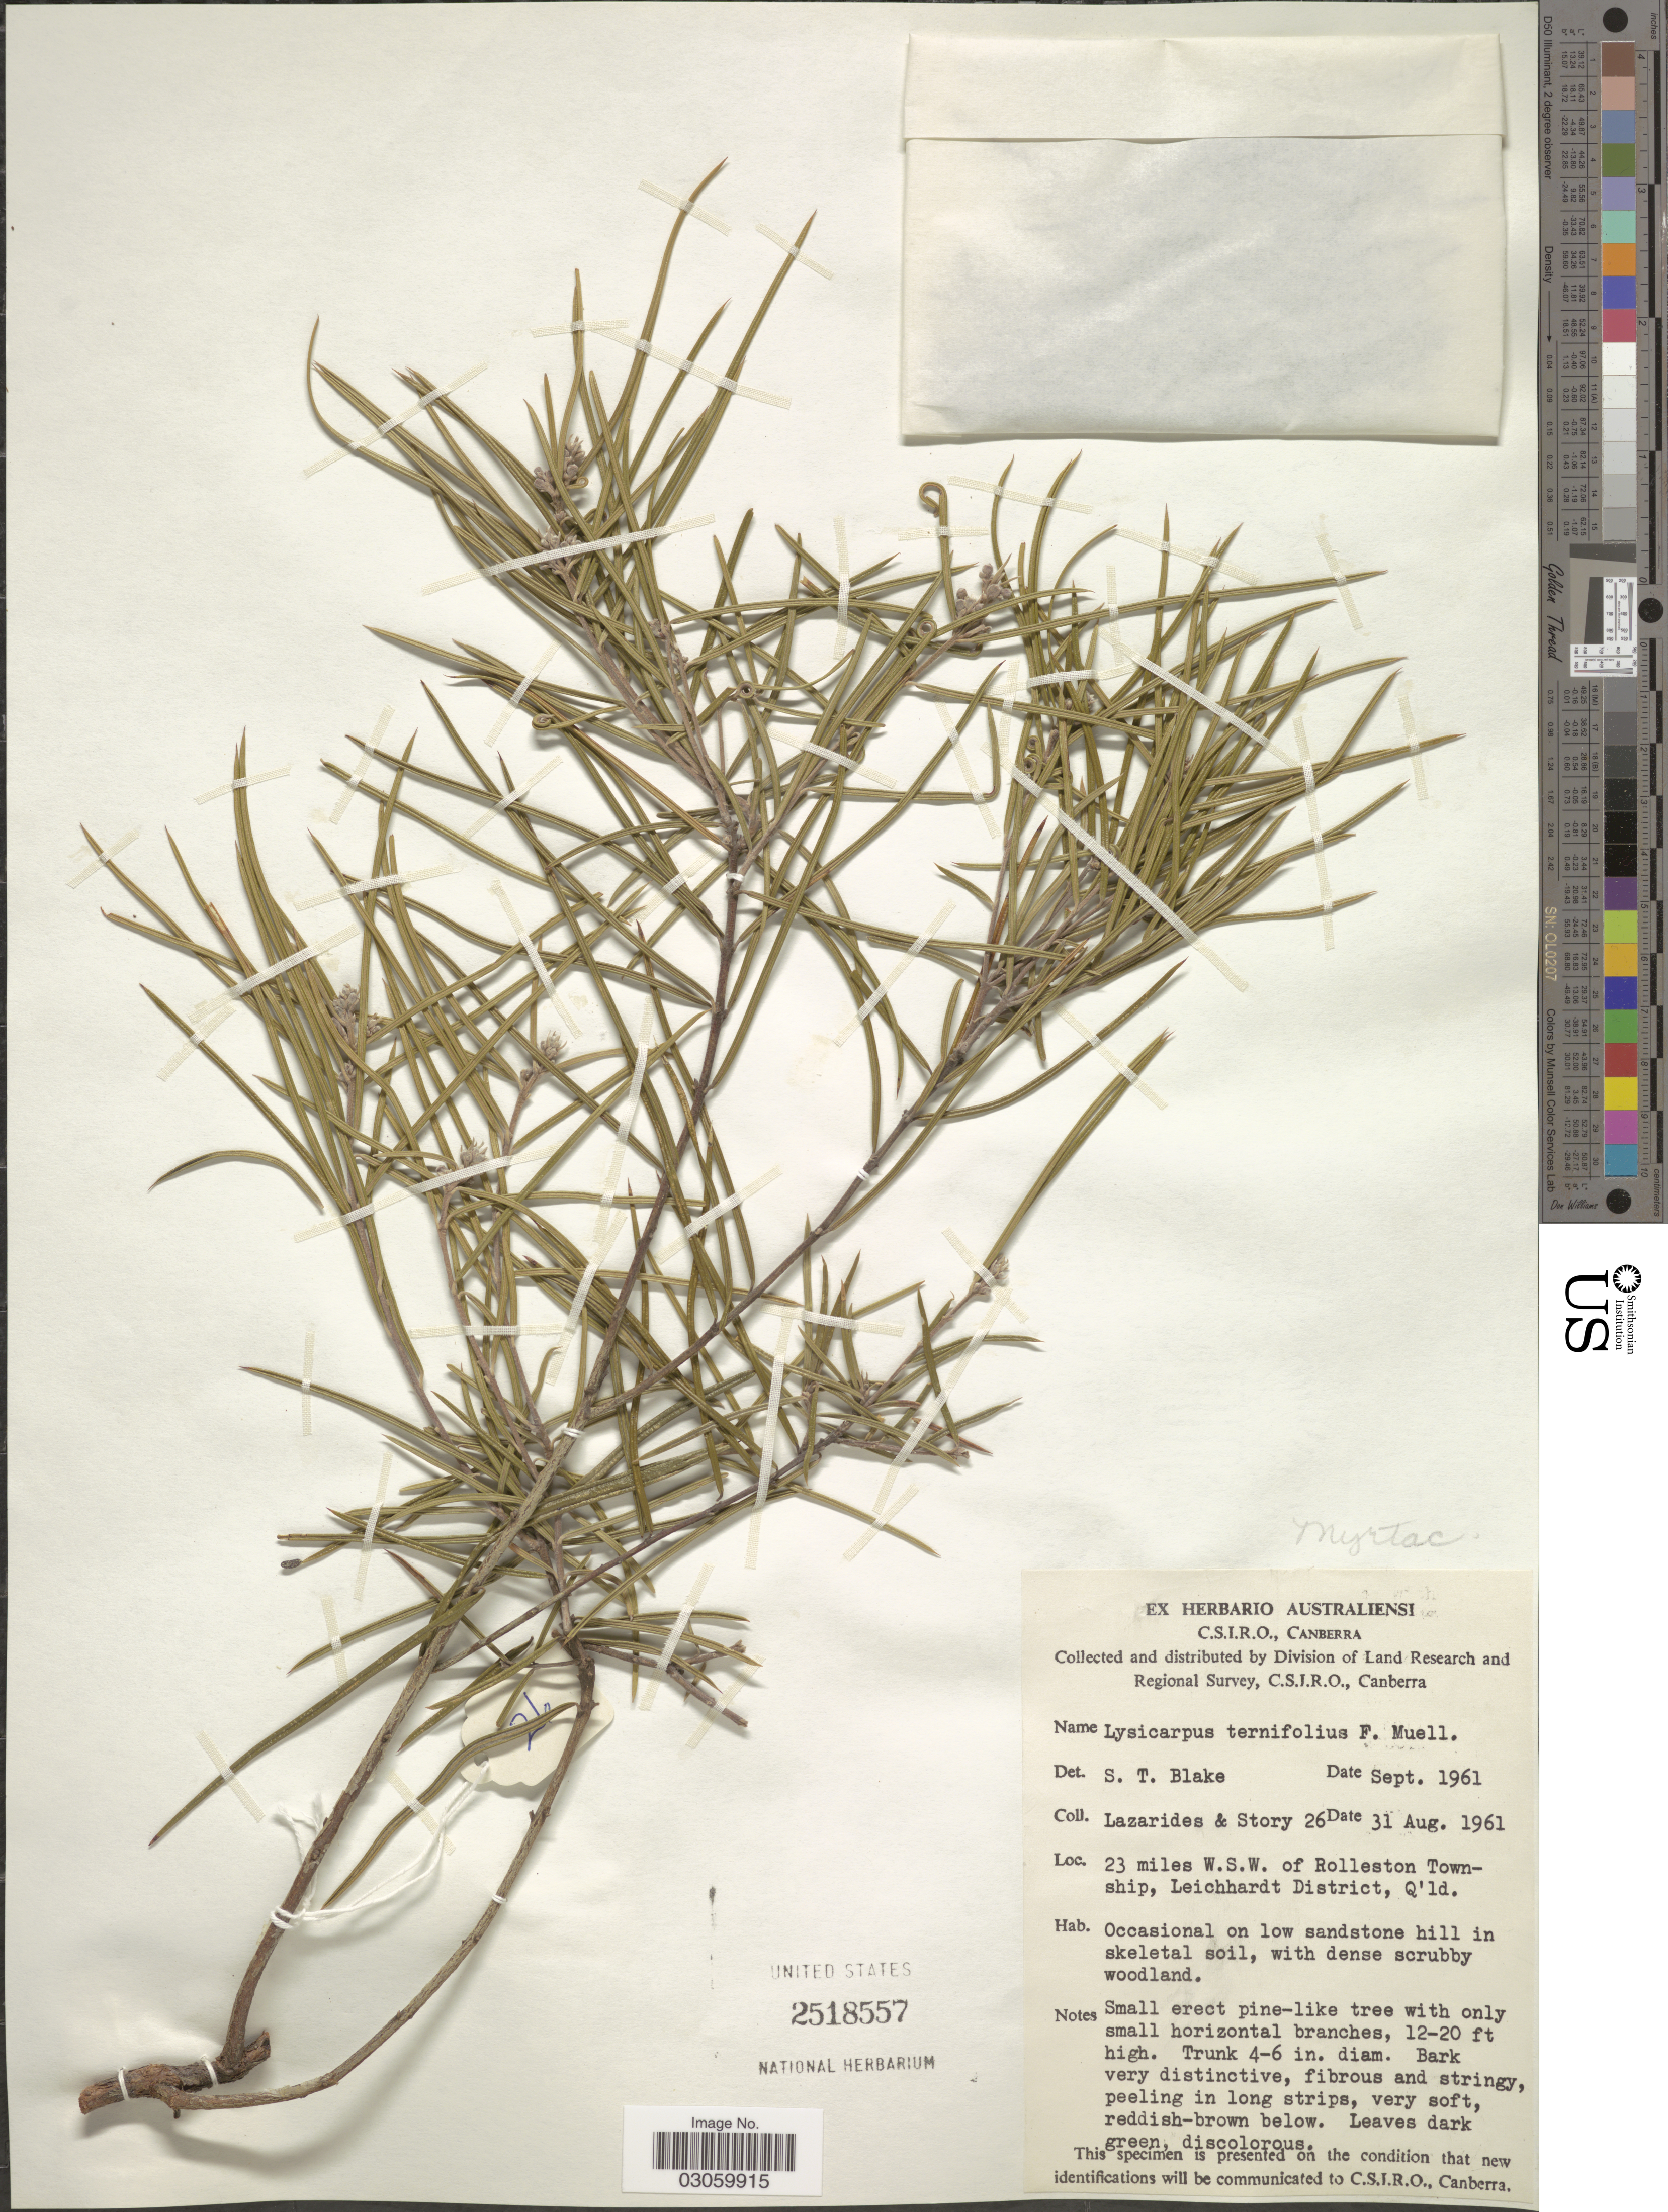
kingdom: Plantae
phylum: Tracheophyta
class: Magnoliopsida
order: Myrtales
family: Myrtaceae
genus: Lysicarpus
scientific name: Lysicarpus ternifolius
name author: F. Muell.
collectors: M. Lazarides & -. Story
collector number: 26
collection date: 1961-08-31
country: Australia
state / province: Queensland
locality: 23 miles W.S.W. of Rolleston Township, Leichhardt District, Q'ld.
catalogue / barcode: US 2518557